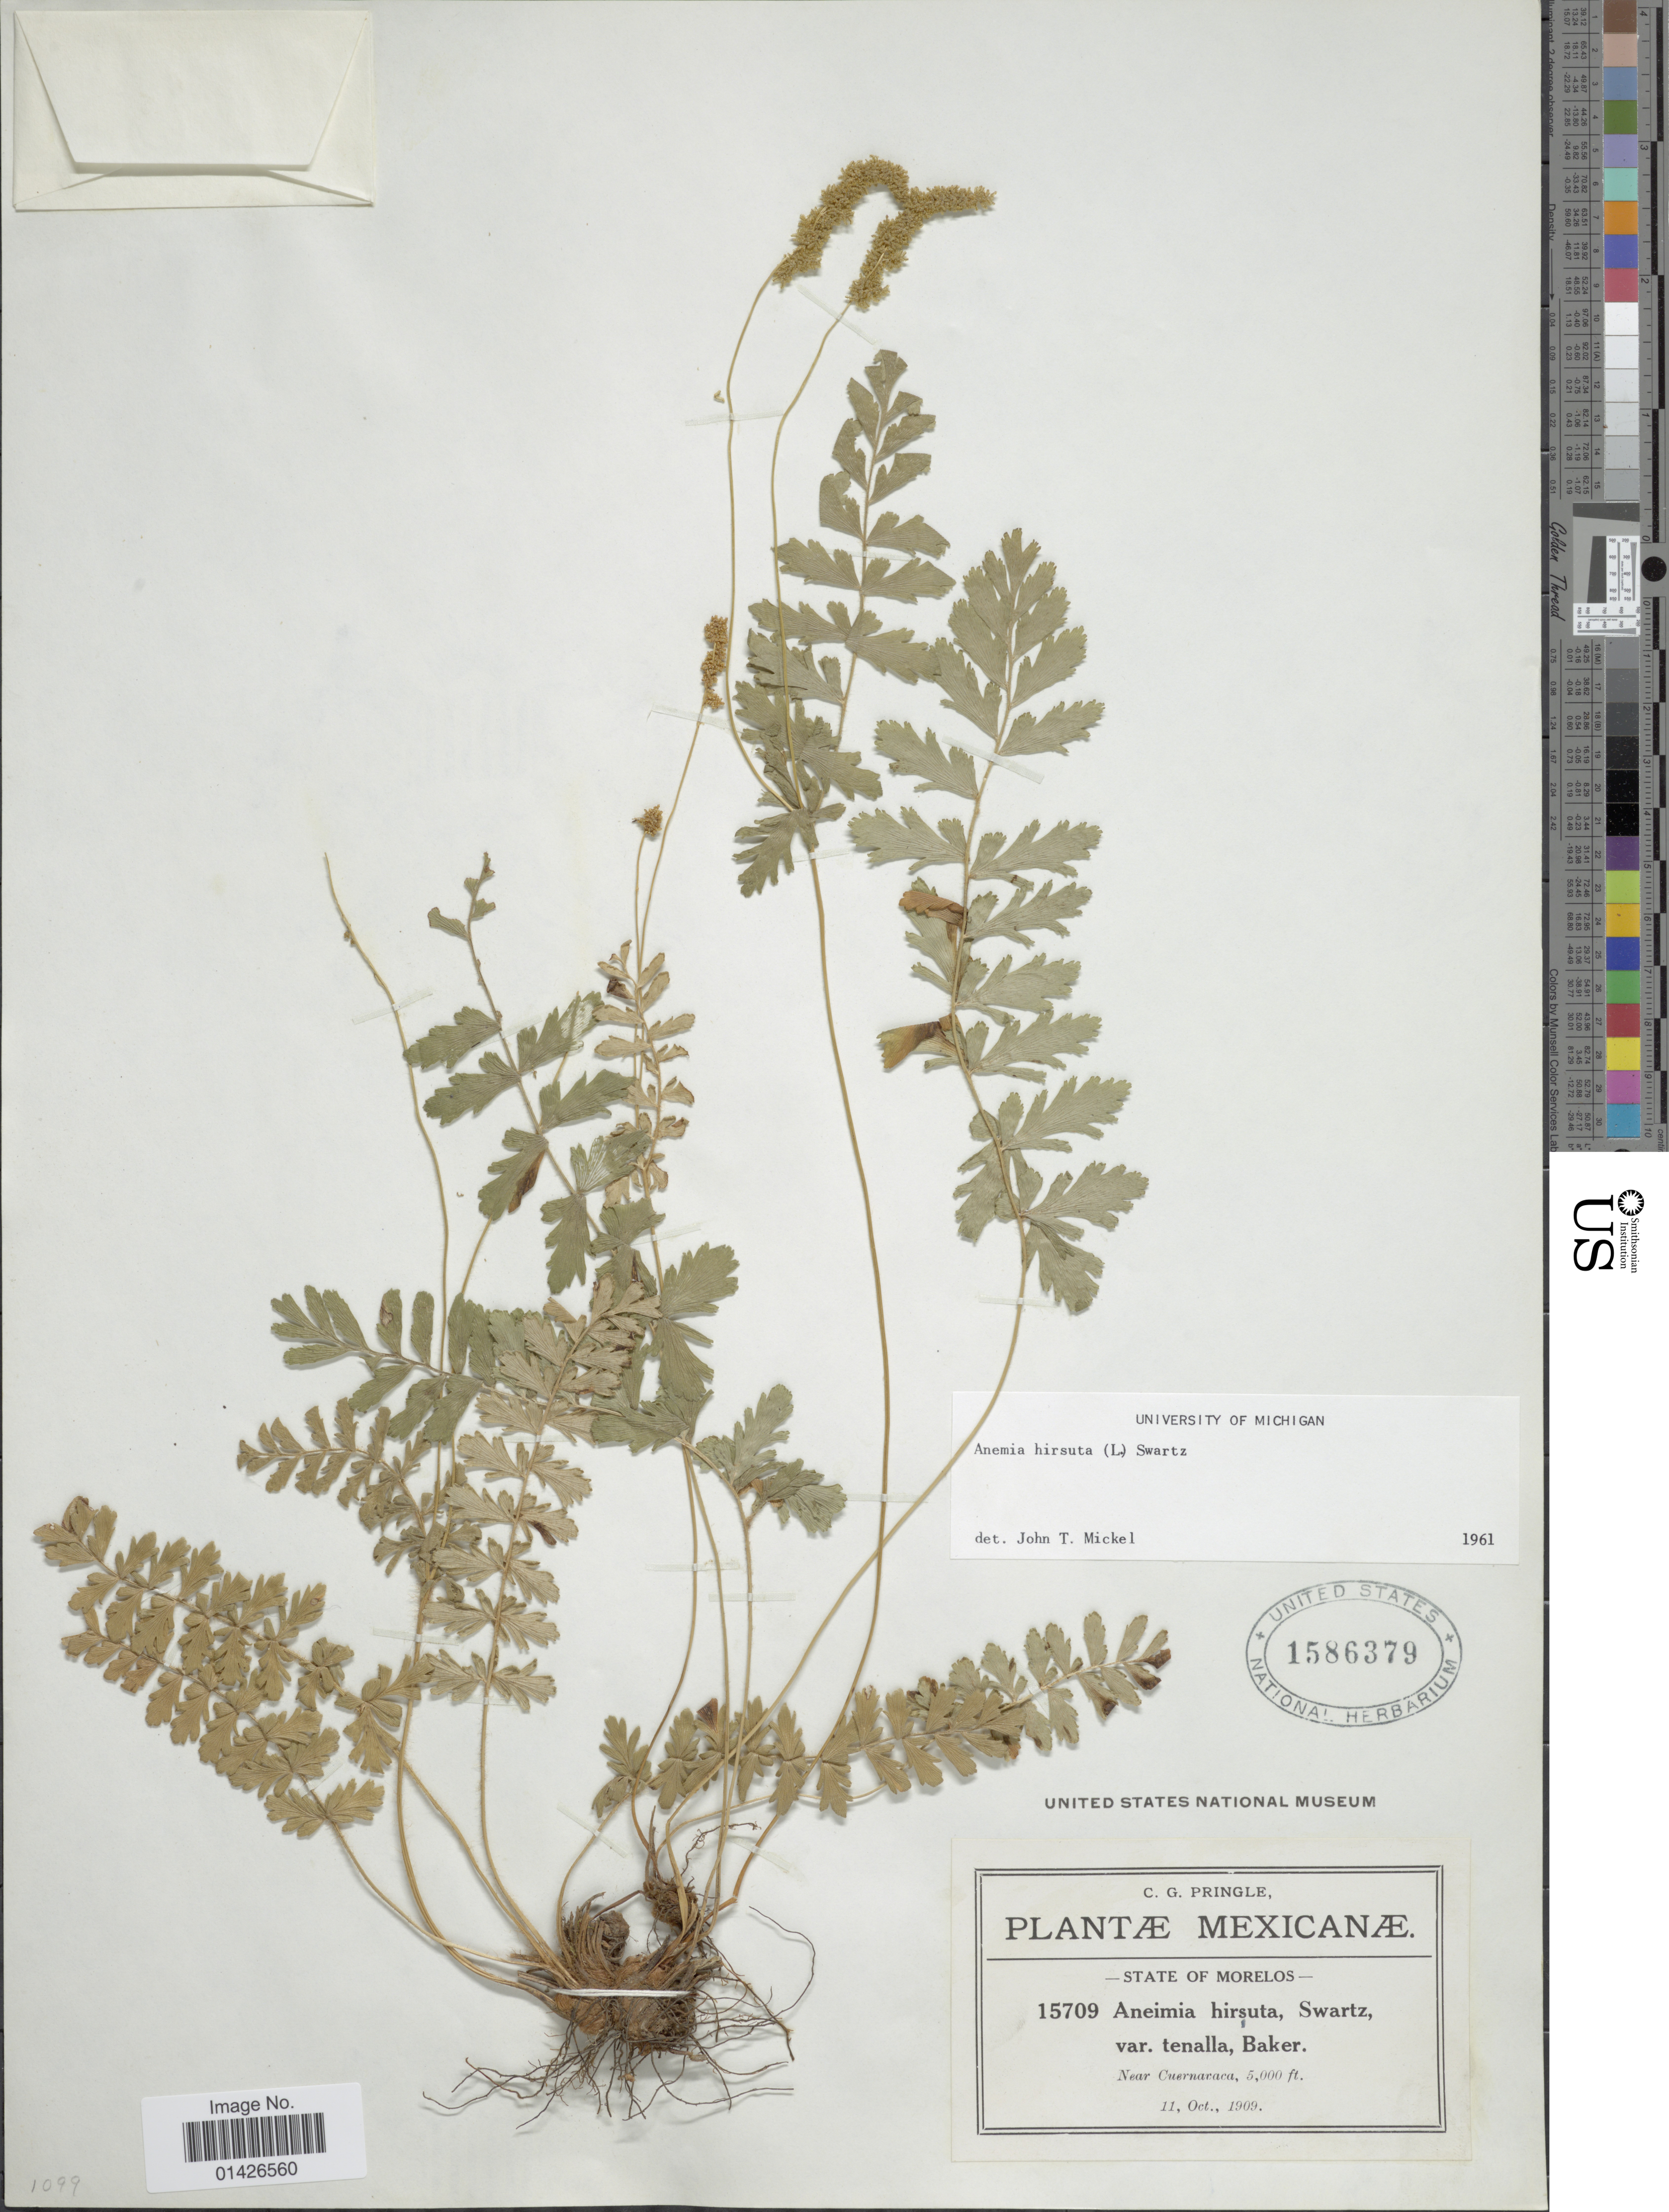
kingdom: Plantae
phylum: Tracheophyta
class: Polypodiopsida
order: Schizaeales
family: Anemiaceae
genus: Anemia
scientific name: Anemia hirsuta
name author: (L.) Sw.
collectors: C. G. Pringle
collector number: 15709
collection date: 1909-10-11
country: Mexico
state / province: Morelos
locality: Near Cuernavaca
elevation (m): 1524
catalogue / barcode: US 1586379